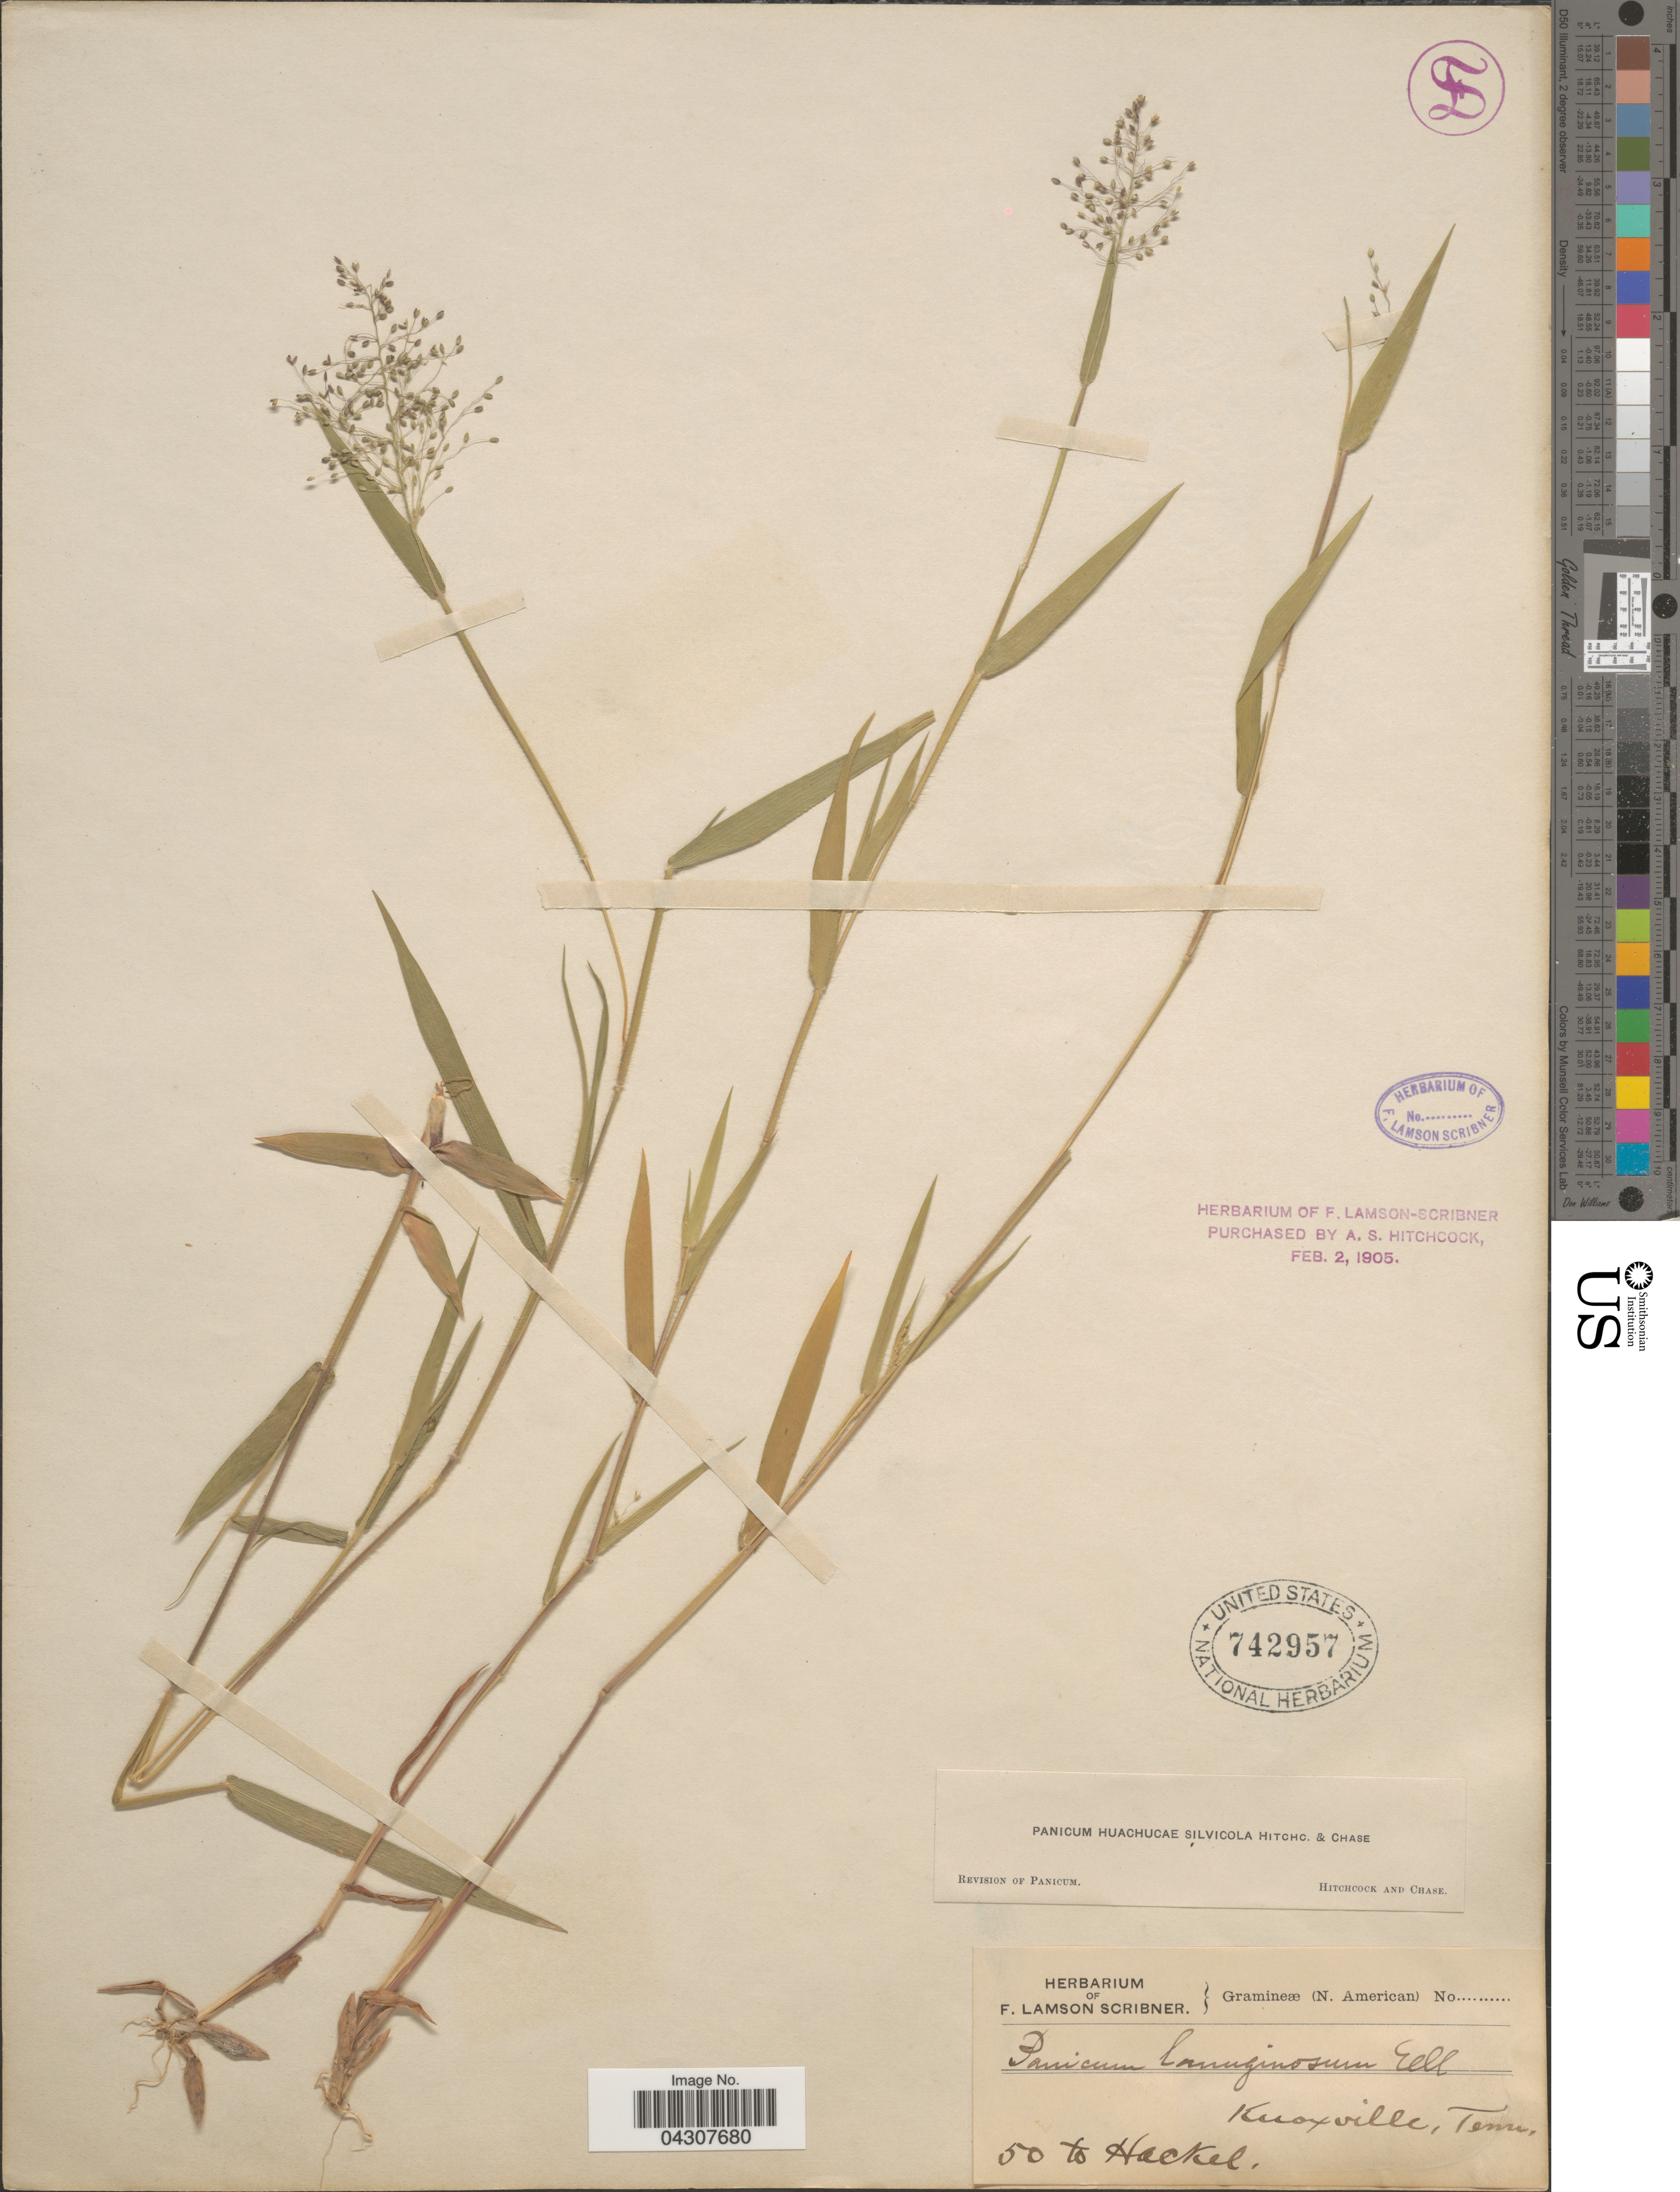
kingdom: Plantae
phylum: Tracheophyta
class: Liliopsida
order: Poales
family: Poaceae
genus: Dichanthelium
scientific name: Dichanthelium acuminatum var. acuminatum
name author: (Sw.) Gould & C.A. Clark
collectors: -. Hackel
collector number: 50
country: United States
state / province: Tennessee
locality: Knoxville.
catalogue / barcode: US 742957